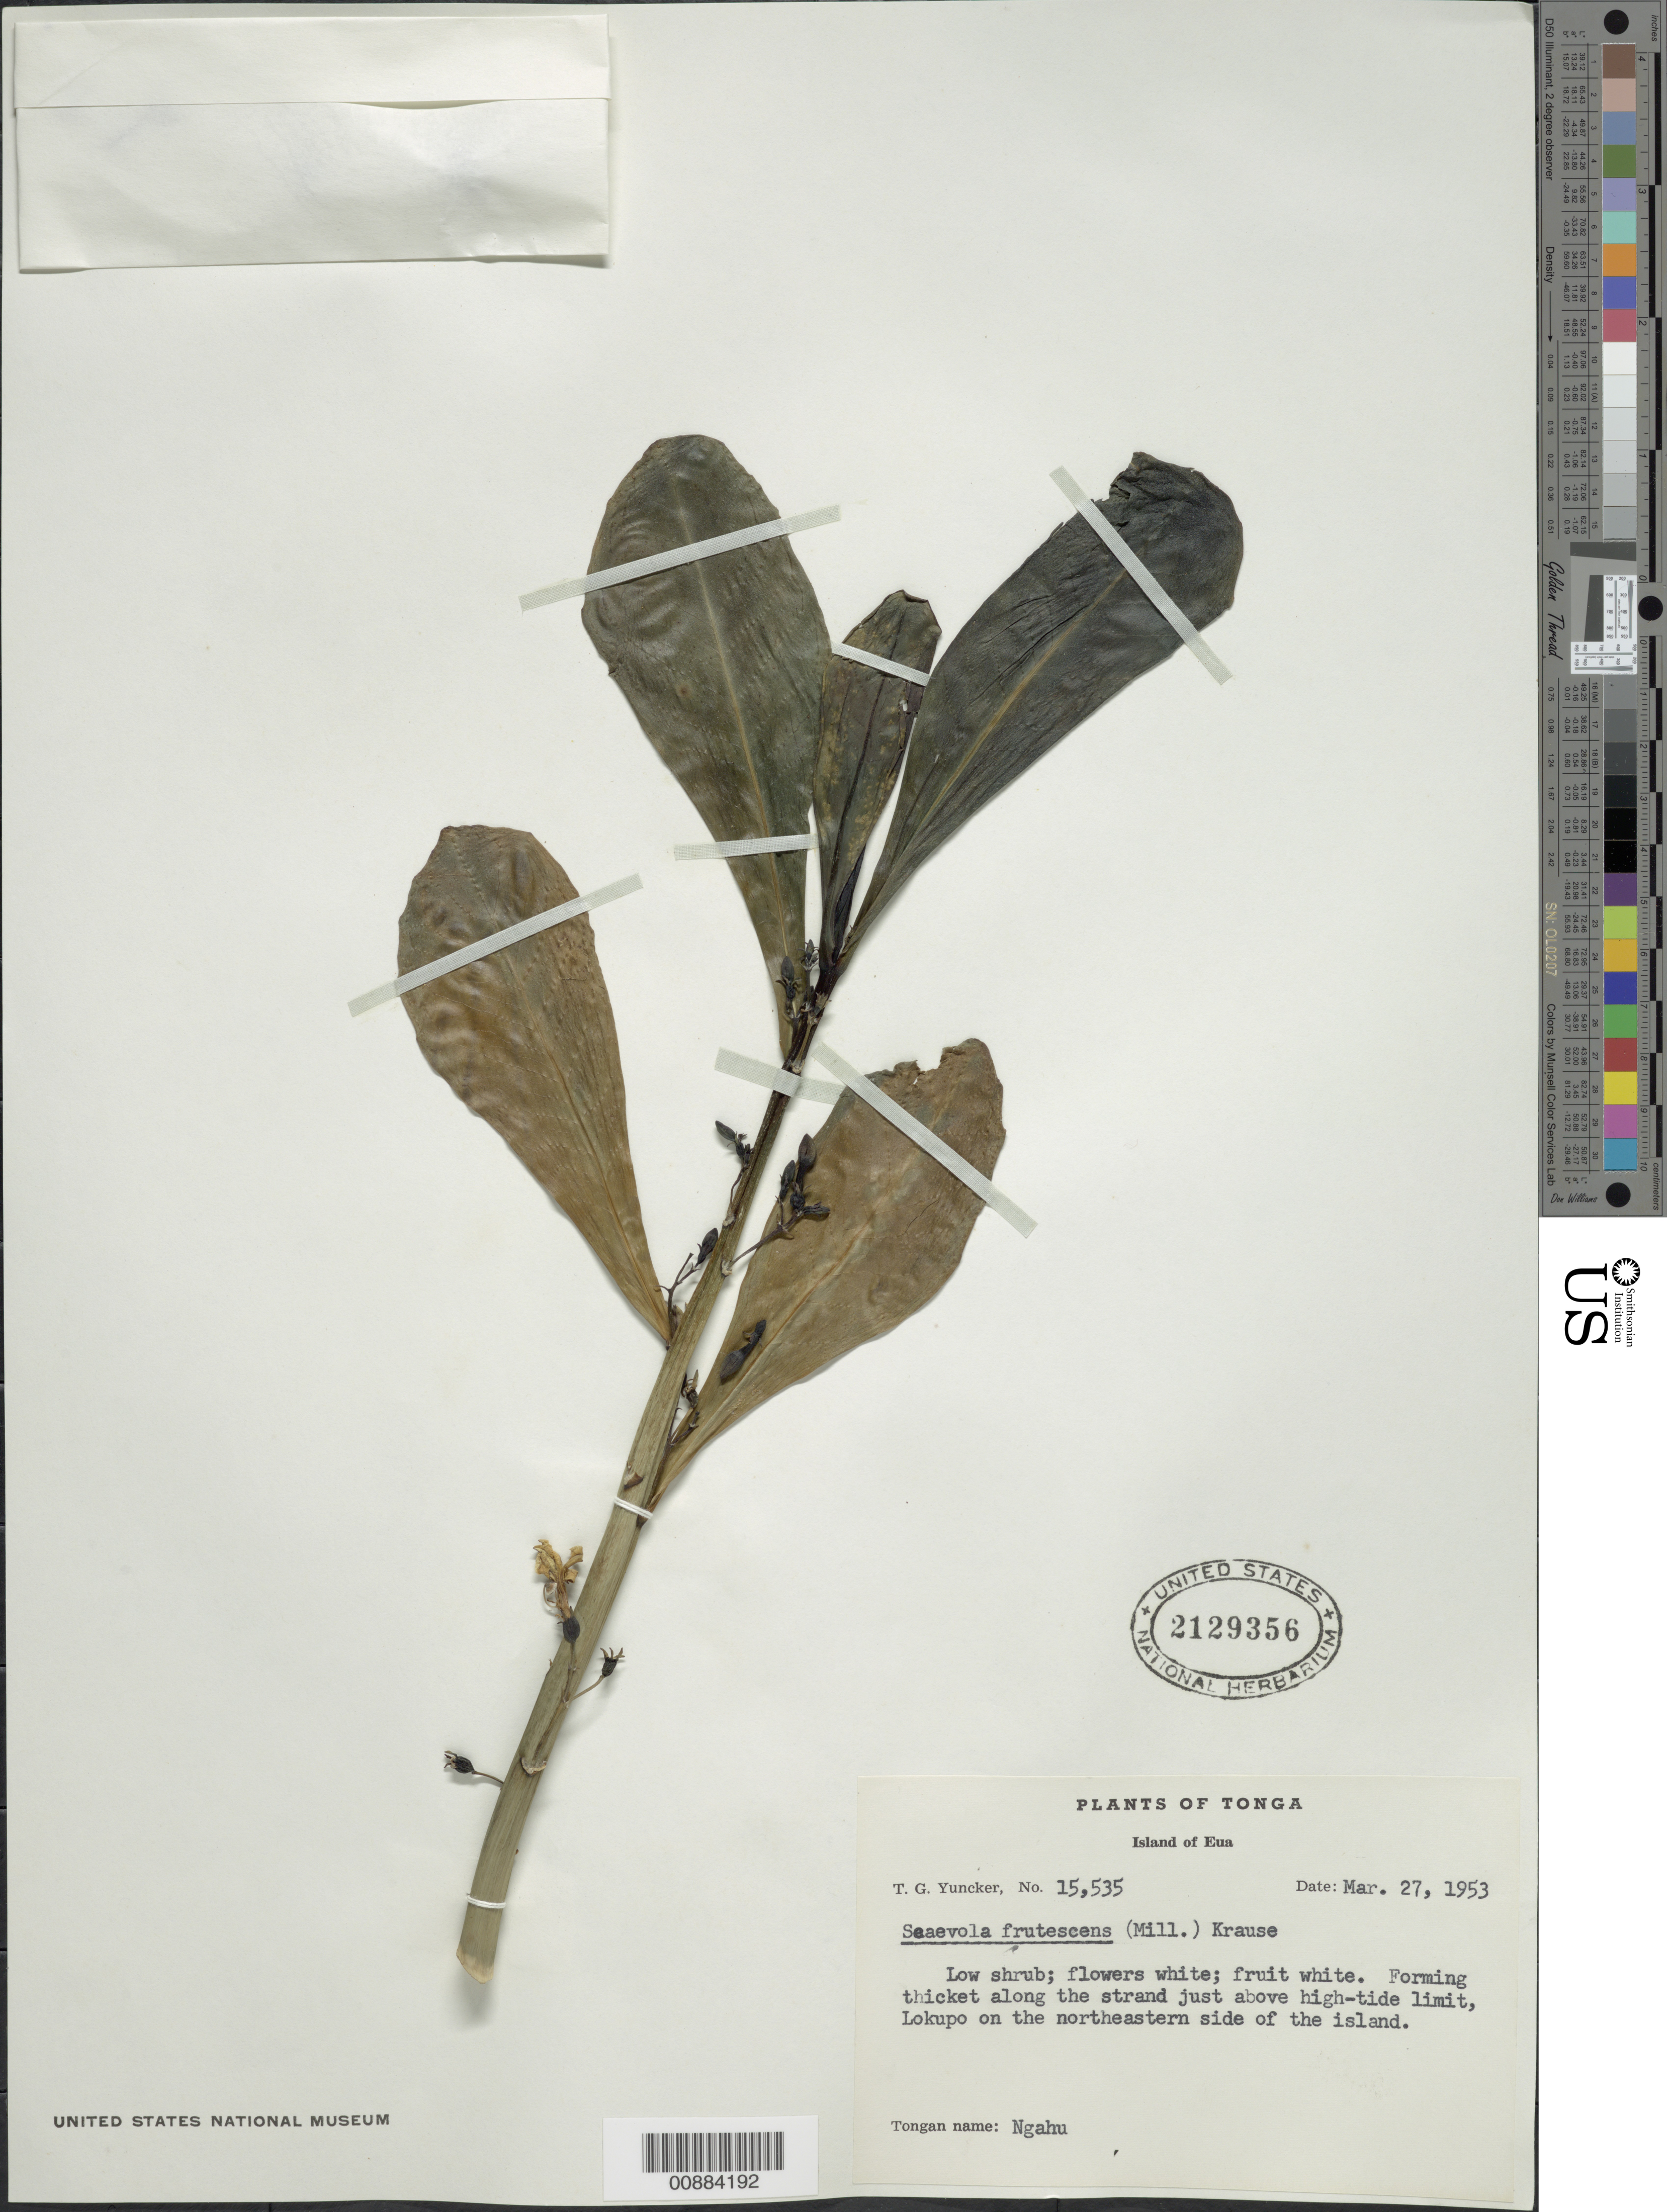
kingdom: Plantae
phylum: Tracheophyta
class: Magnoliopsida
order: Asterales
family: Goodeniaceae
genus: Scaevola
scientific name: Scaevola taccada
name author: (Gaertn.) Roxb.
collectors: T. G. Yuncker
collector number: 15535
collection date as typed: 27 Mar 1953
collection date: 1953-03-27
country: Tonga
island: Eua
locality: Lokupo on NE side of I.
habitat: thicket along the strang just above high-tide limit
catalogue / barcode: US 2129356